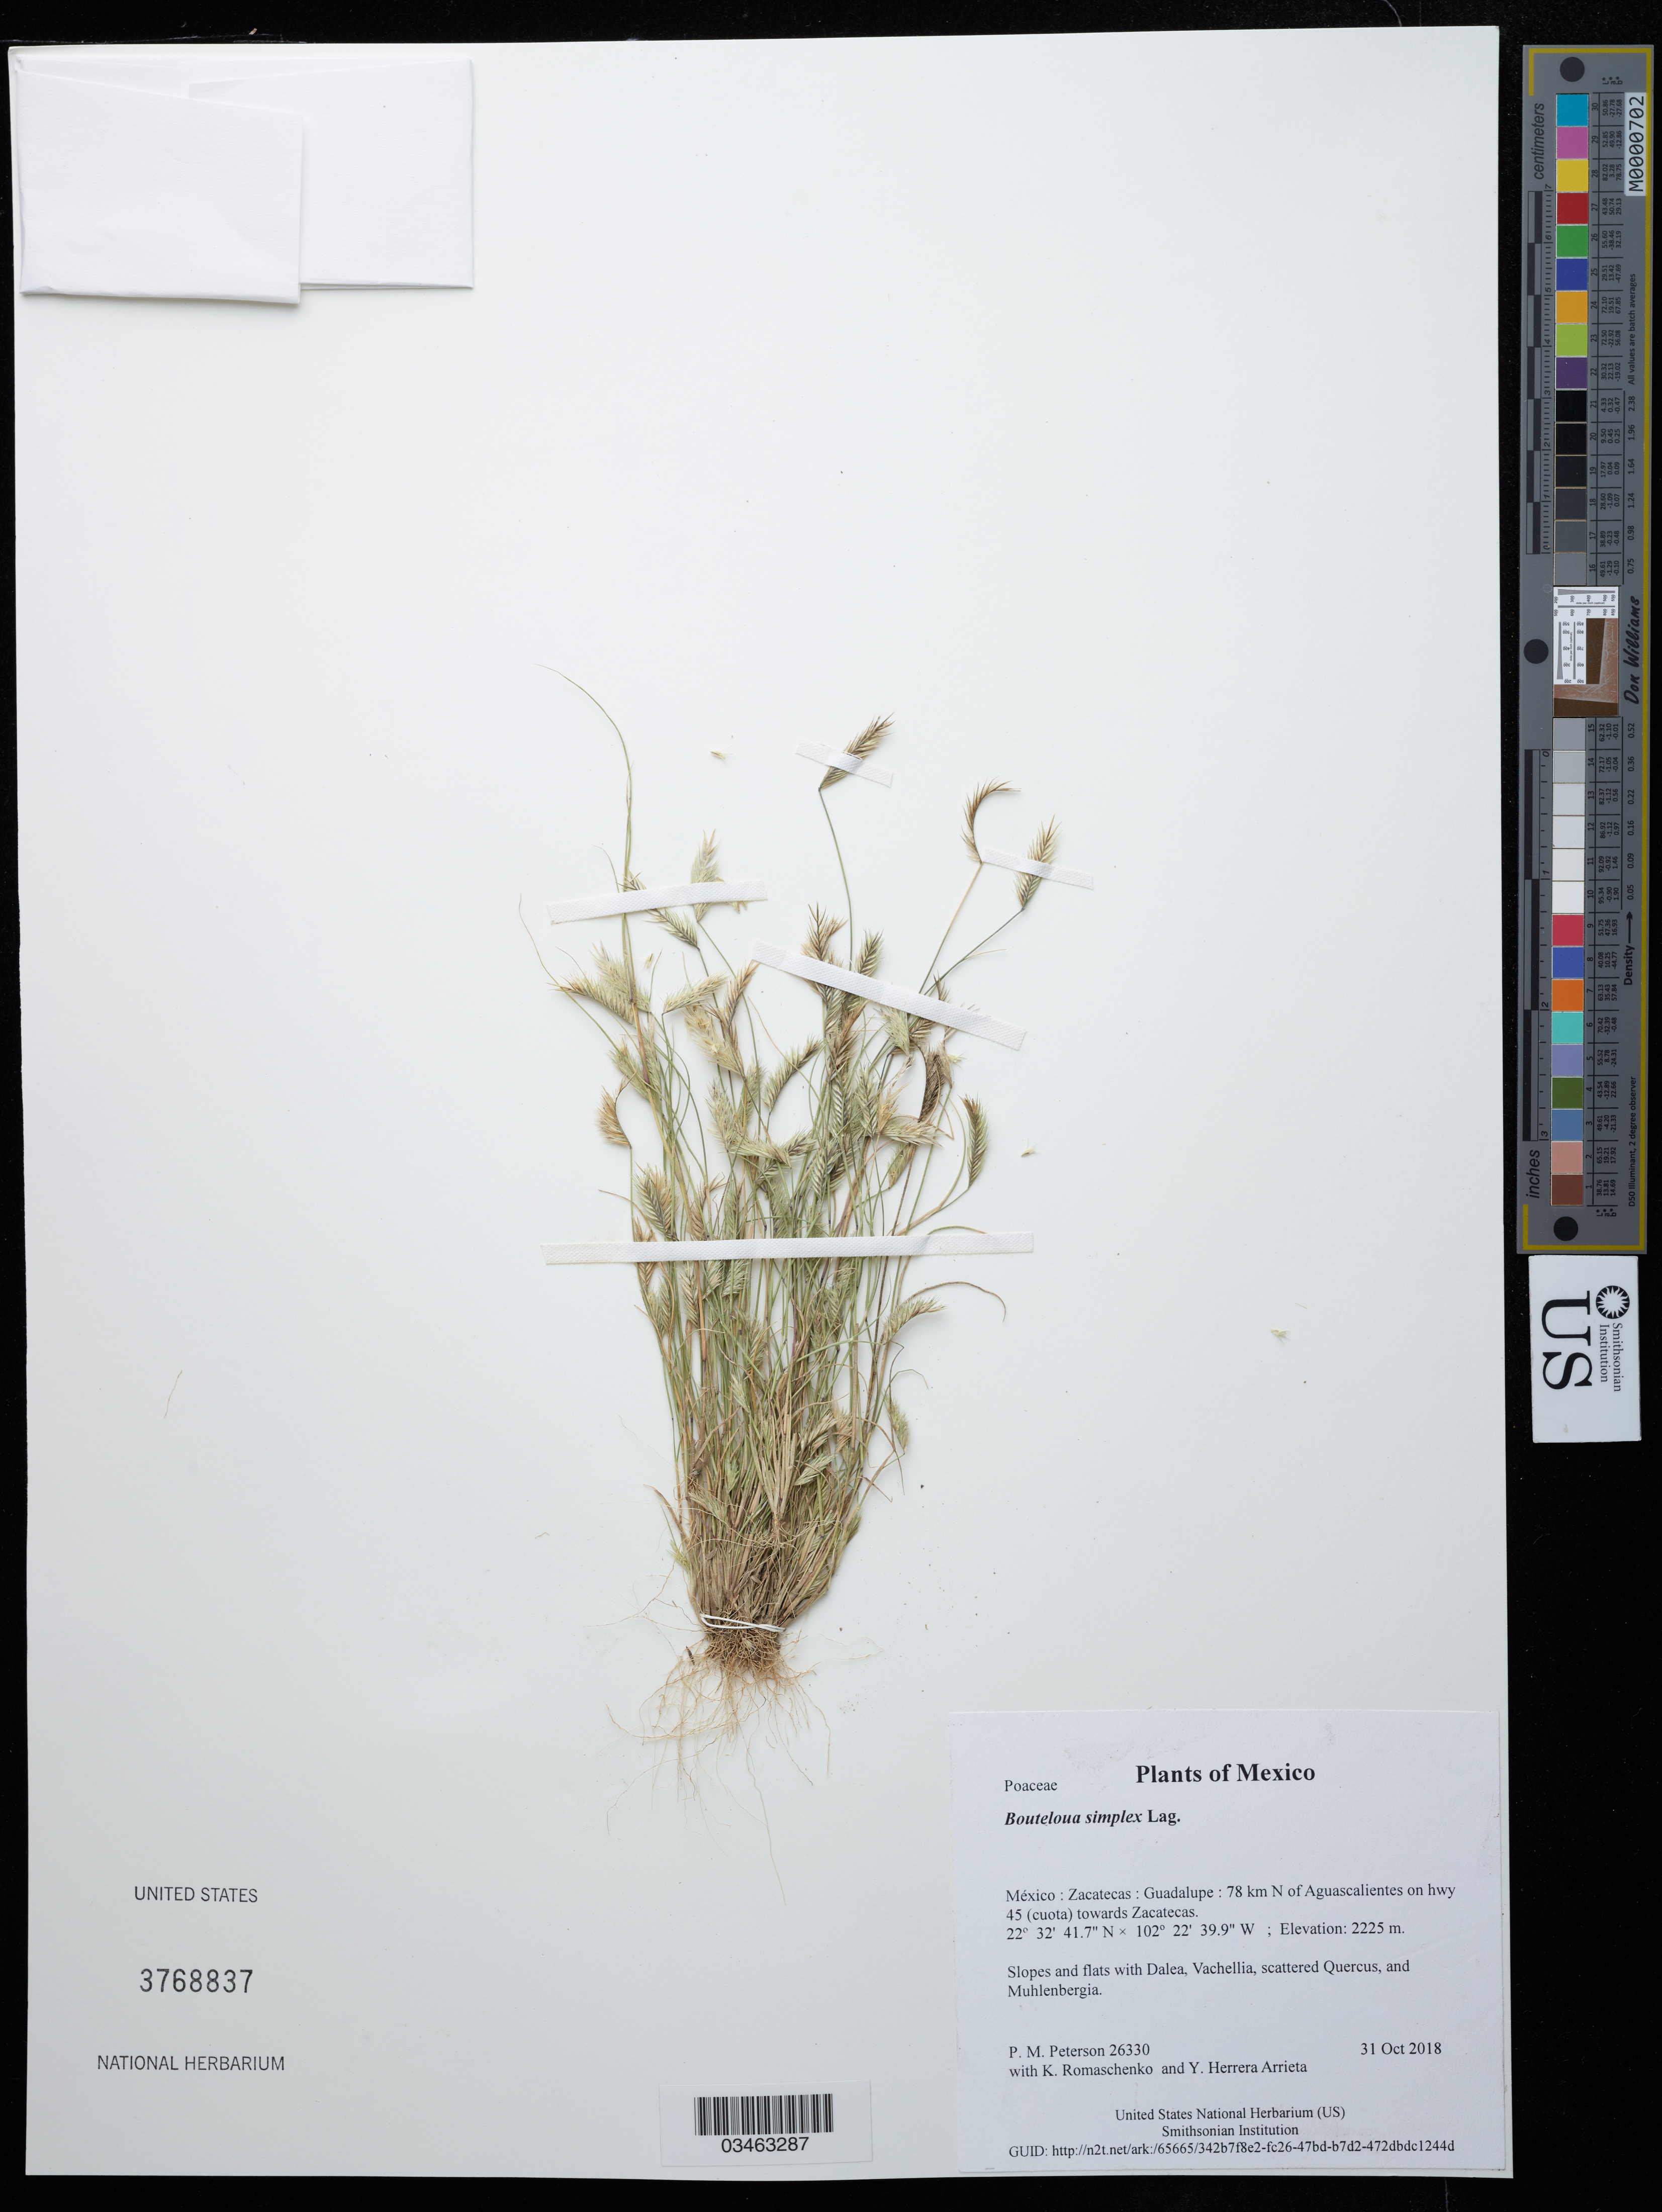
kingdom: Plantae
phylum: Tracheophyta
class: Liliopsida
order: Poales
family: Poaceae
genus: Bouteloua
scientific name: Bouteloua simplex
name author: Lag.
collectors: P. M. Peterson, K. Romaschenko & Y. Herrera Arrieta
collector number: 26330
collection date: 2018-10-31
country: México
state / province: Zacatecas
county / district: Guadalupe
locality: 78 km N of Aguascalientes on hwy 45 (cuota) towards Zacatecas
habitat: Slopes and flats with Dalea, Vachellia, scattered Quercus, and Muhlenbergia.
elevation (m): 2225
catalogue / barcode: US 3768837